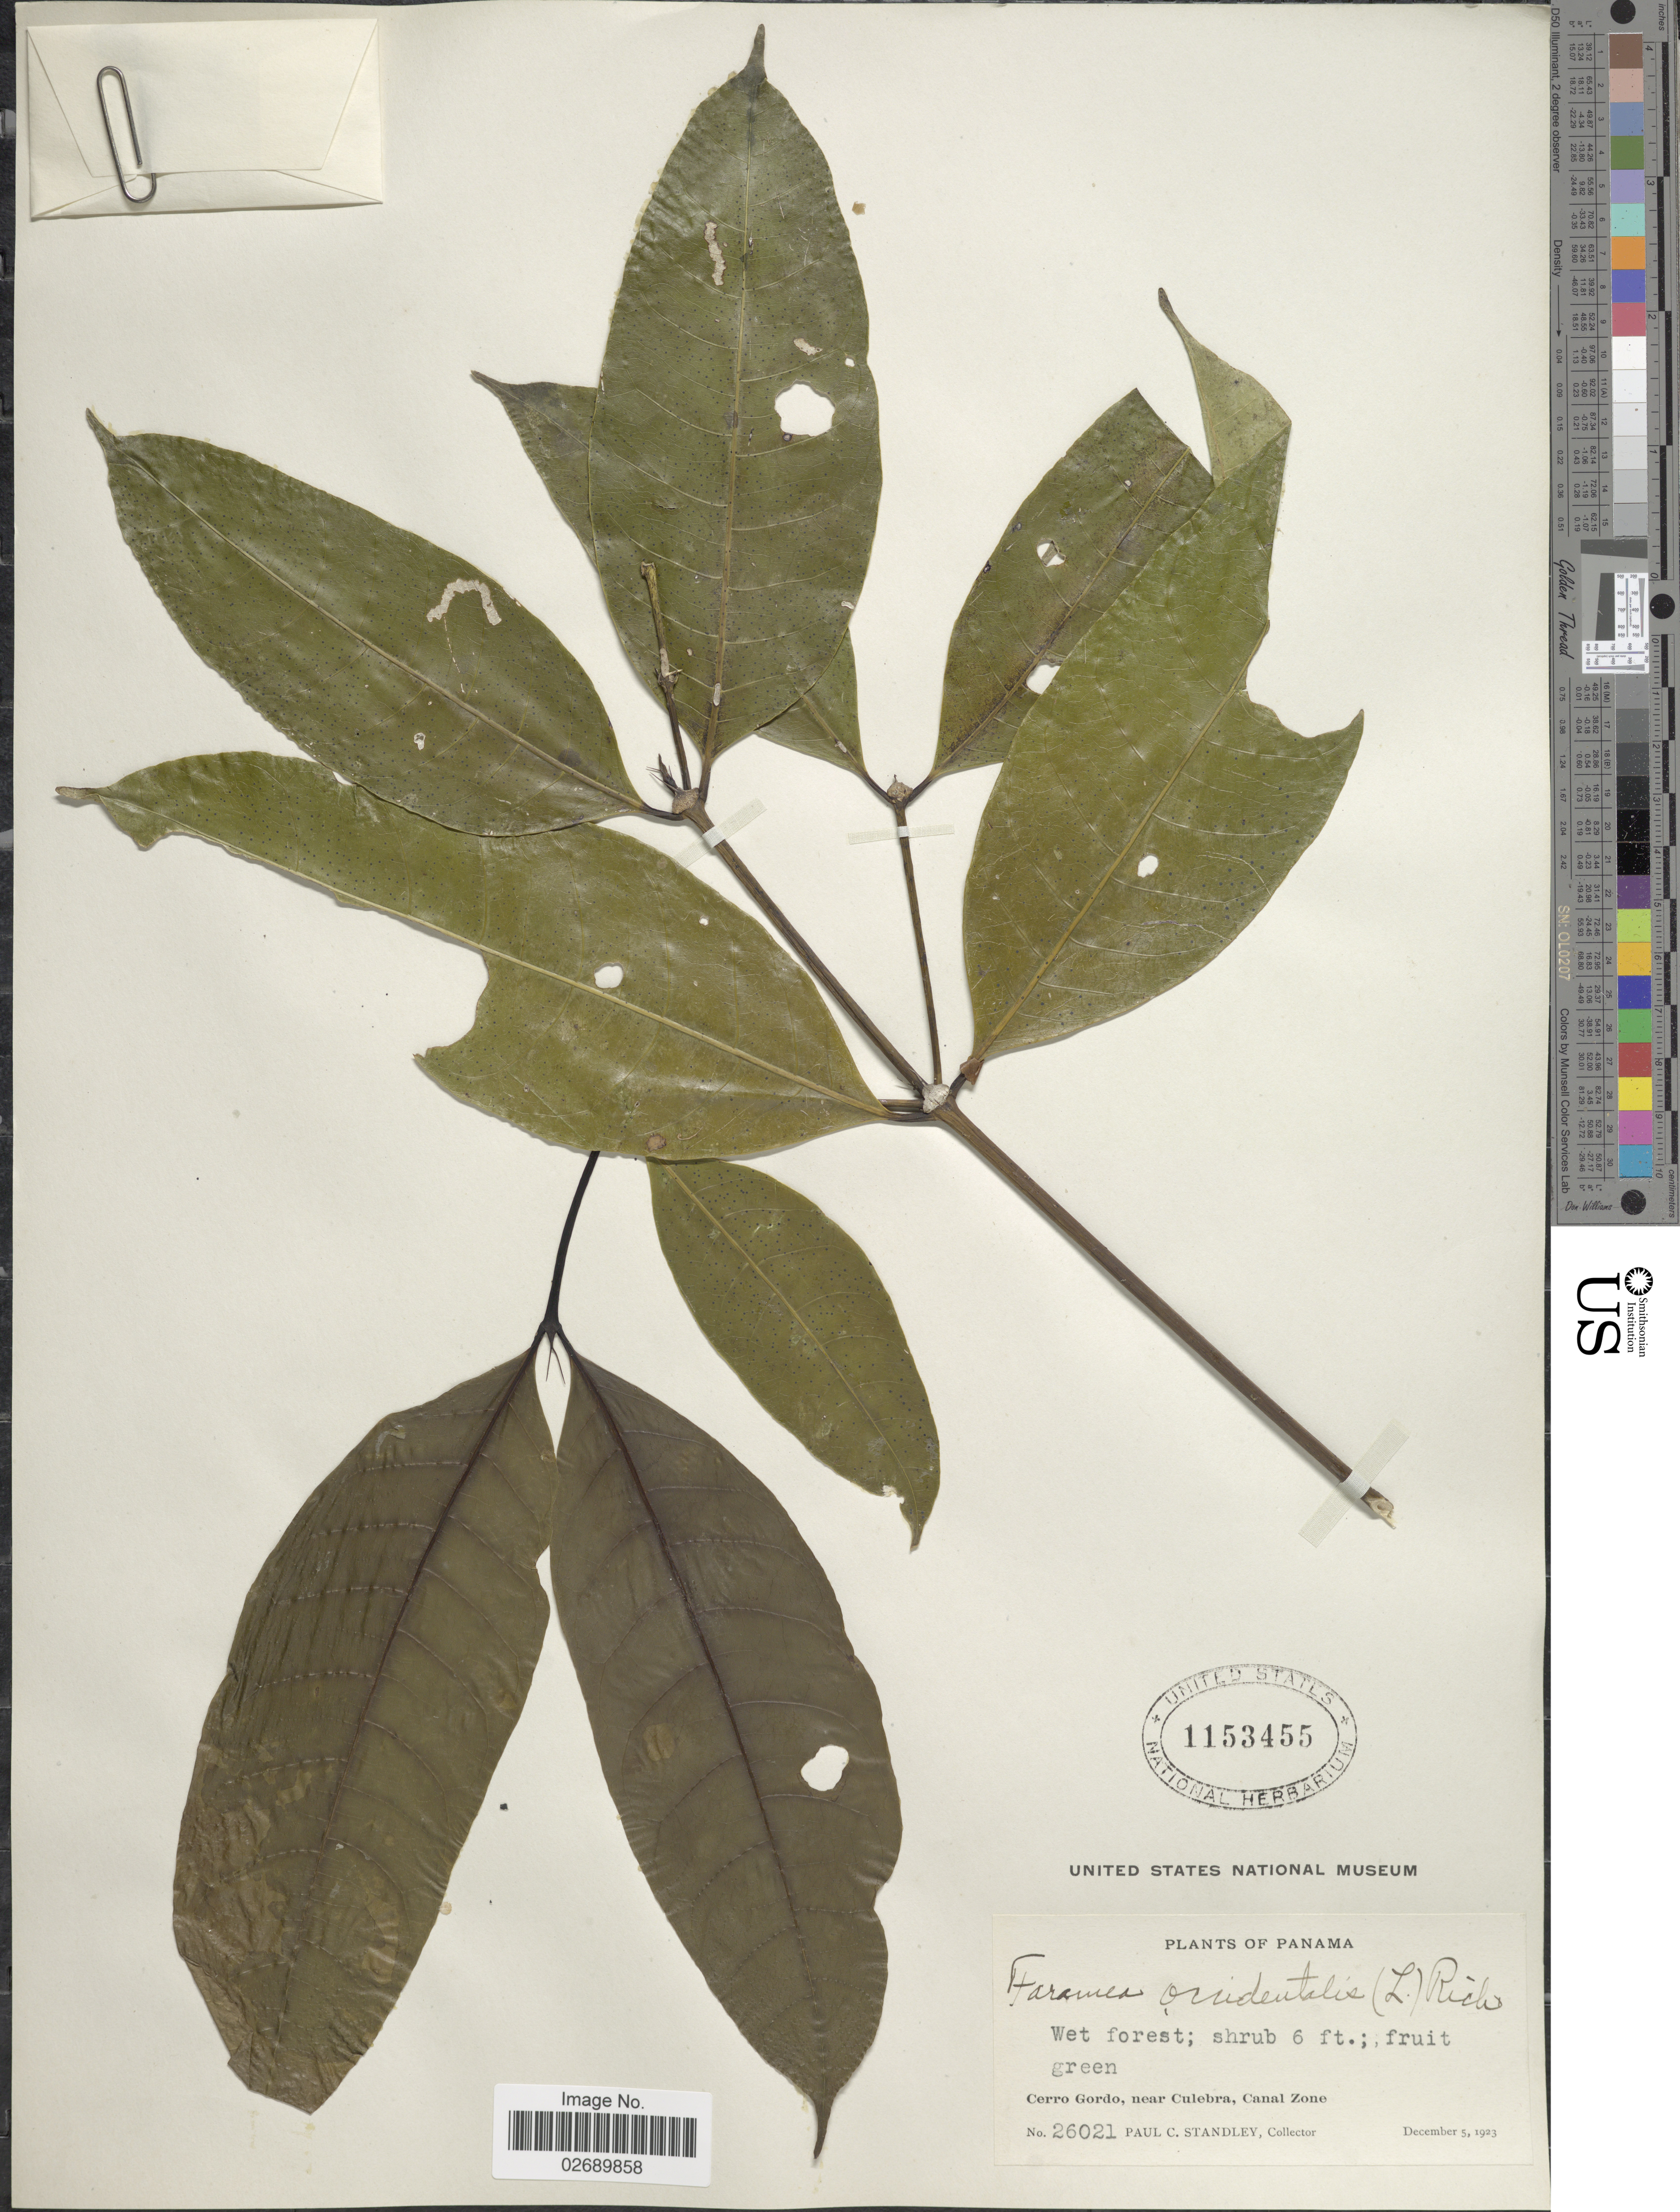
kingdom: Plantae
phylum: Tracheophyta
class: Magnoliopsida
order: Gentianales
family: Rubiaceae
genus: Faramea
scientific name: Faramea occidentalis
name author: (L.) A. Rich.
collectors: P. C. Standley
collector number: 26021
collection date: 1923-12-05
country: Panama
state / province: Colón / Panamá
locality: Cerro Gordo, near Culebra, Canal Zone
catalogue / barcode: US 1153455